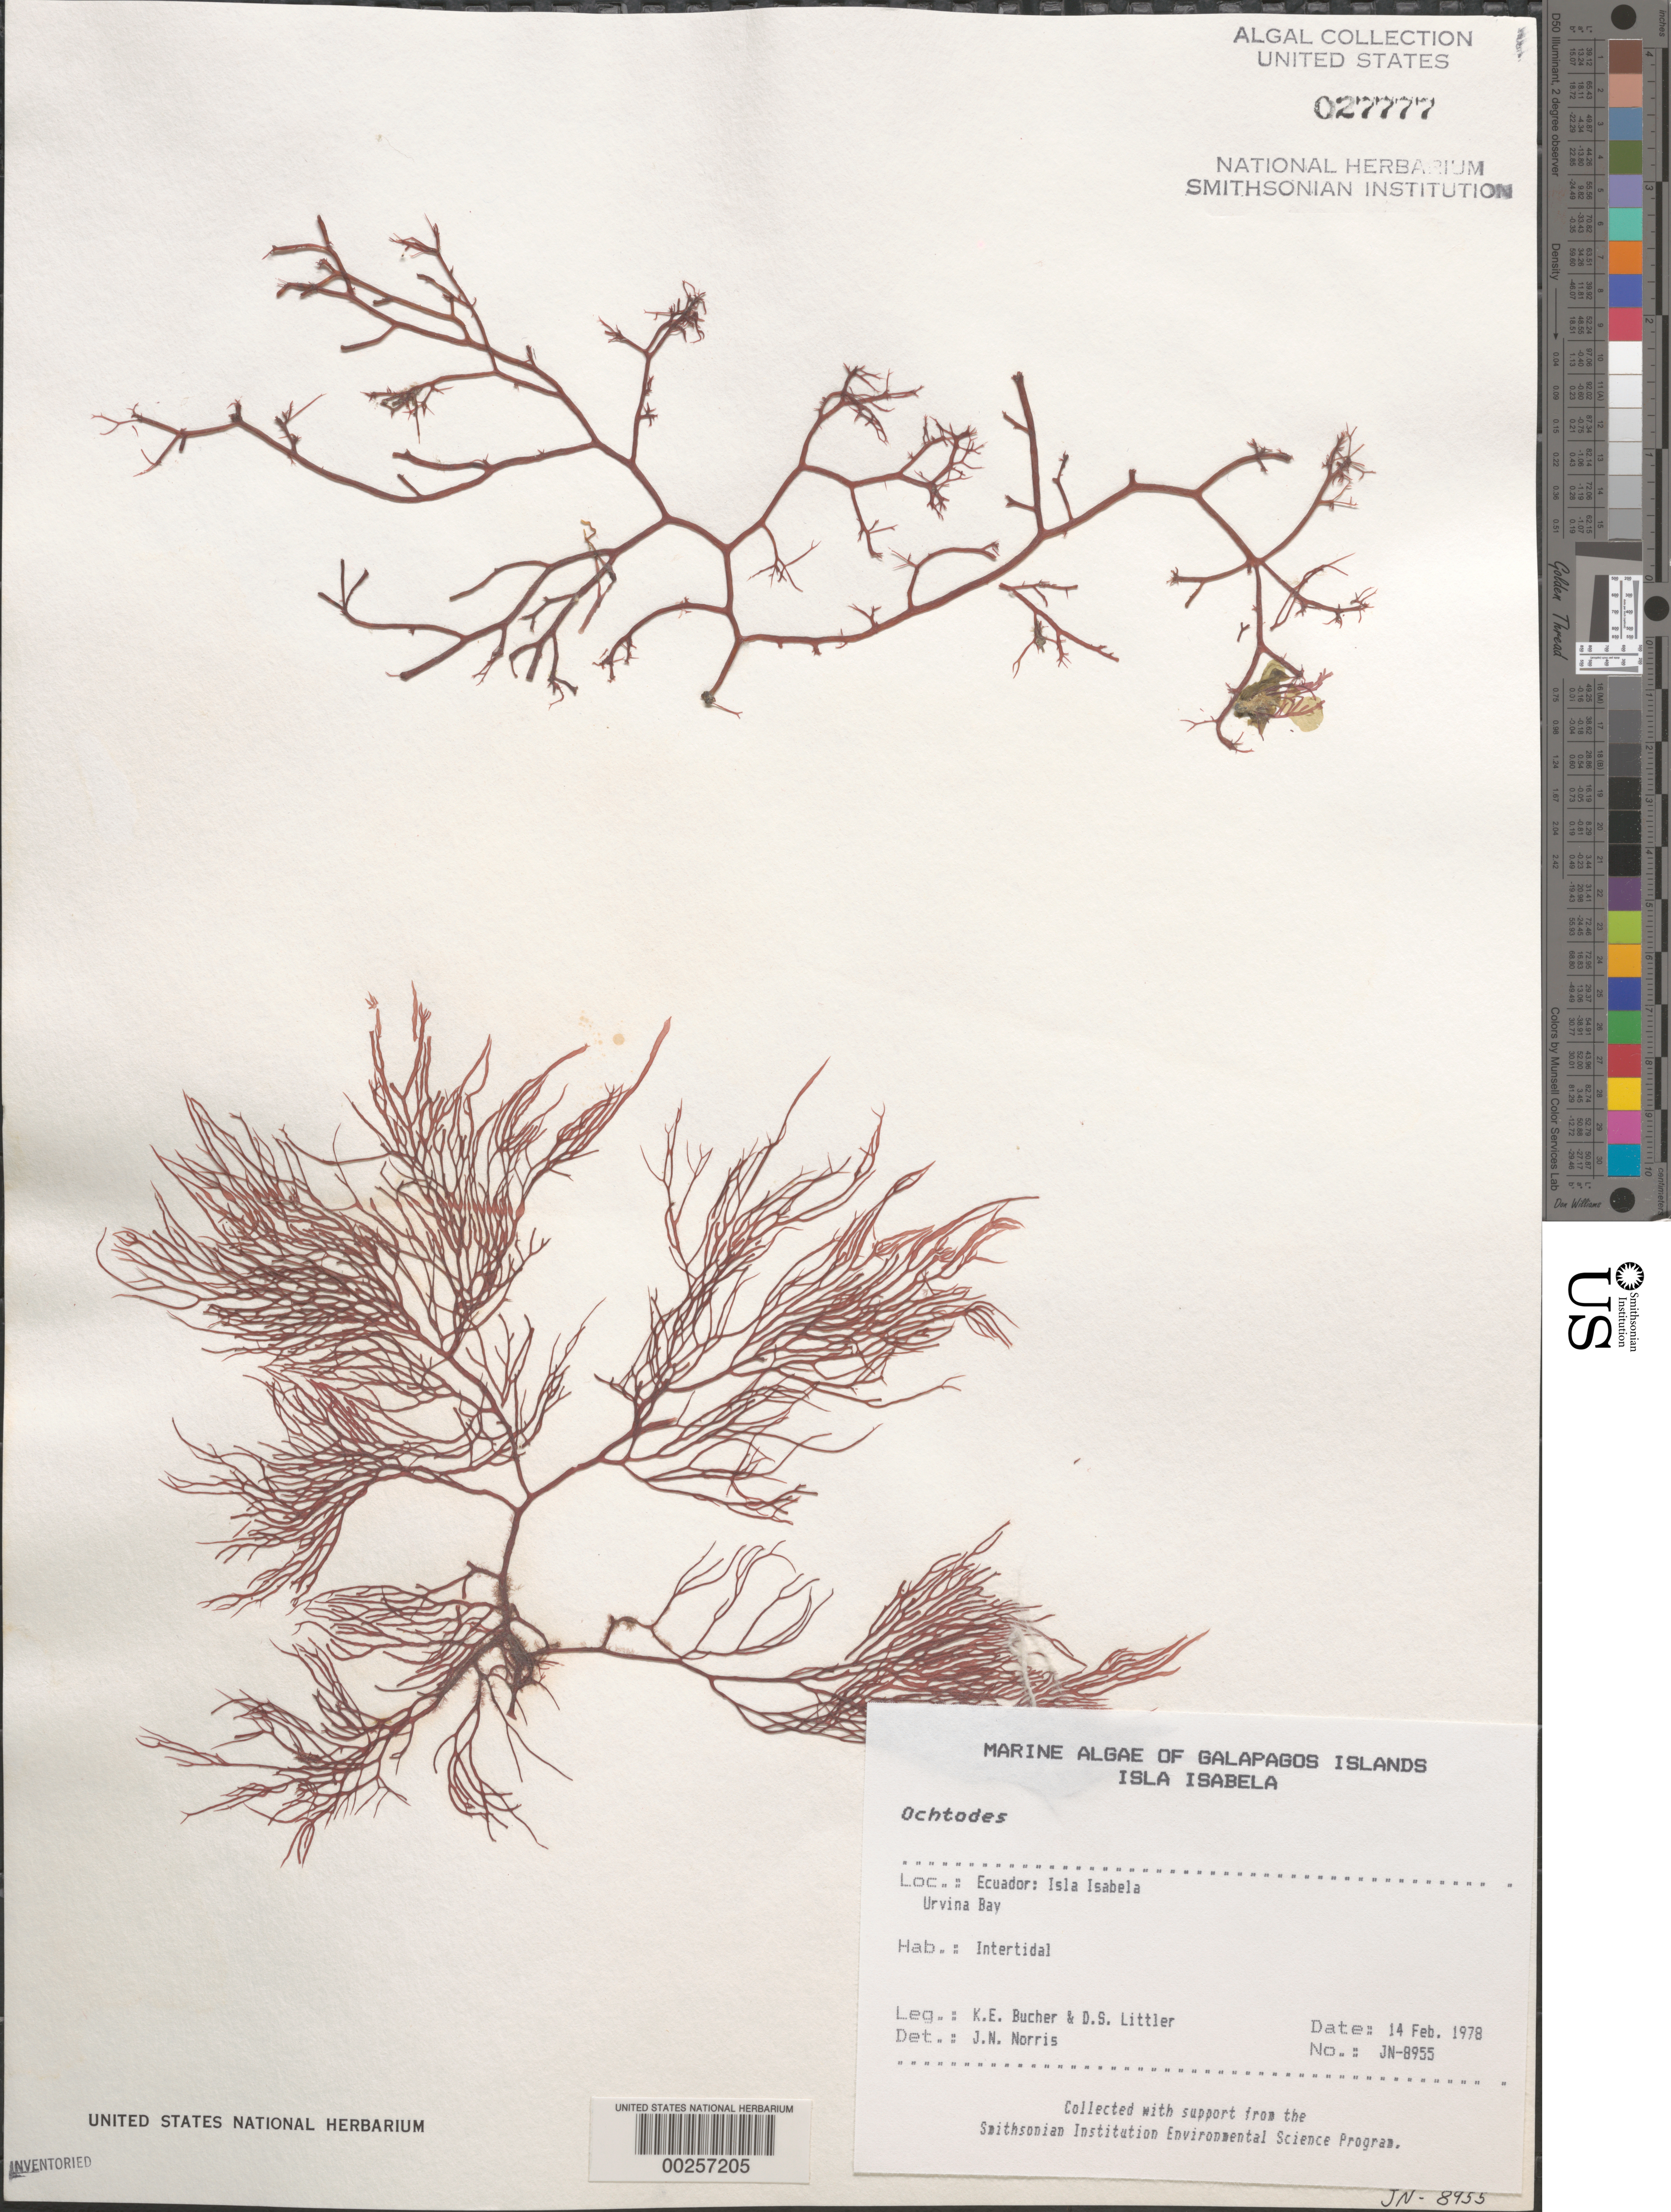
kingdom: Plantae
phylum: Rhodophyta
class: Florideophyceae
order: Gigartinales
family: Rhizophyllidaceae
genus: Ochtodes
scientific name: Ochtodes sp.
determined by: Norris, James N.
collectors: K. E. Bucher & D. S. Littler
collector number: Jn-8955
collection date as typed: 14 Feb 1978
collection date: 1978-02-14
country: Ecuador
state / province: Colón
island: Isabela [Albemarle]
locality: Urvina Bay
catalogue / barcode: US 27777